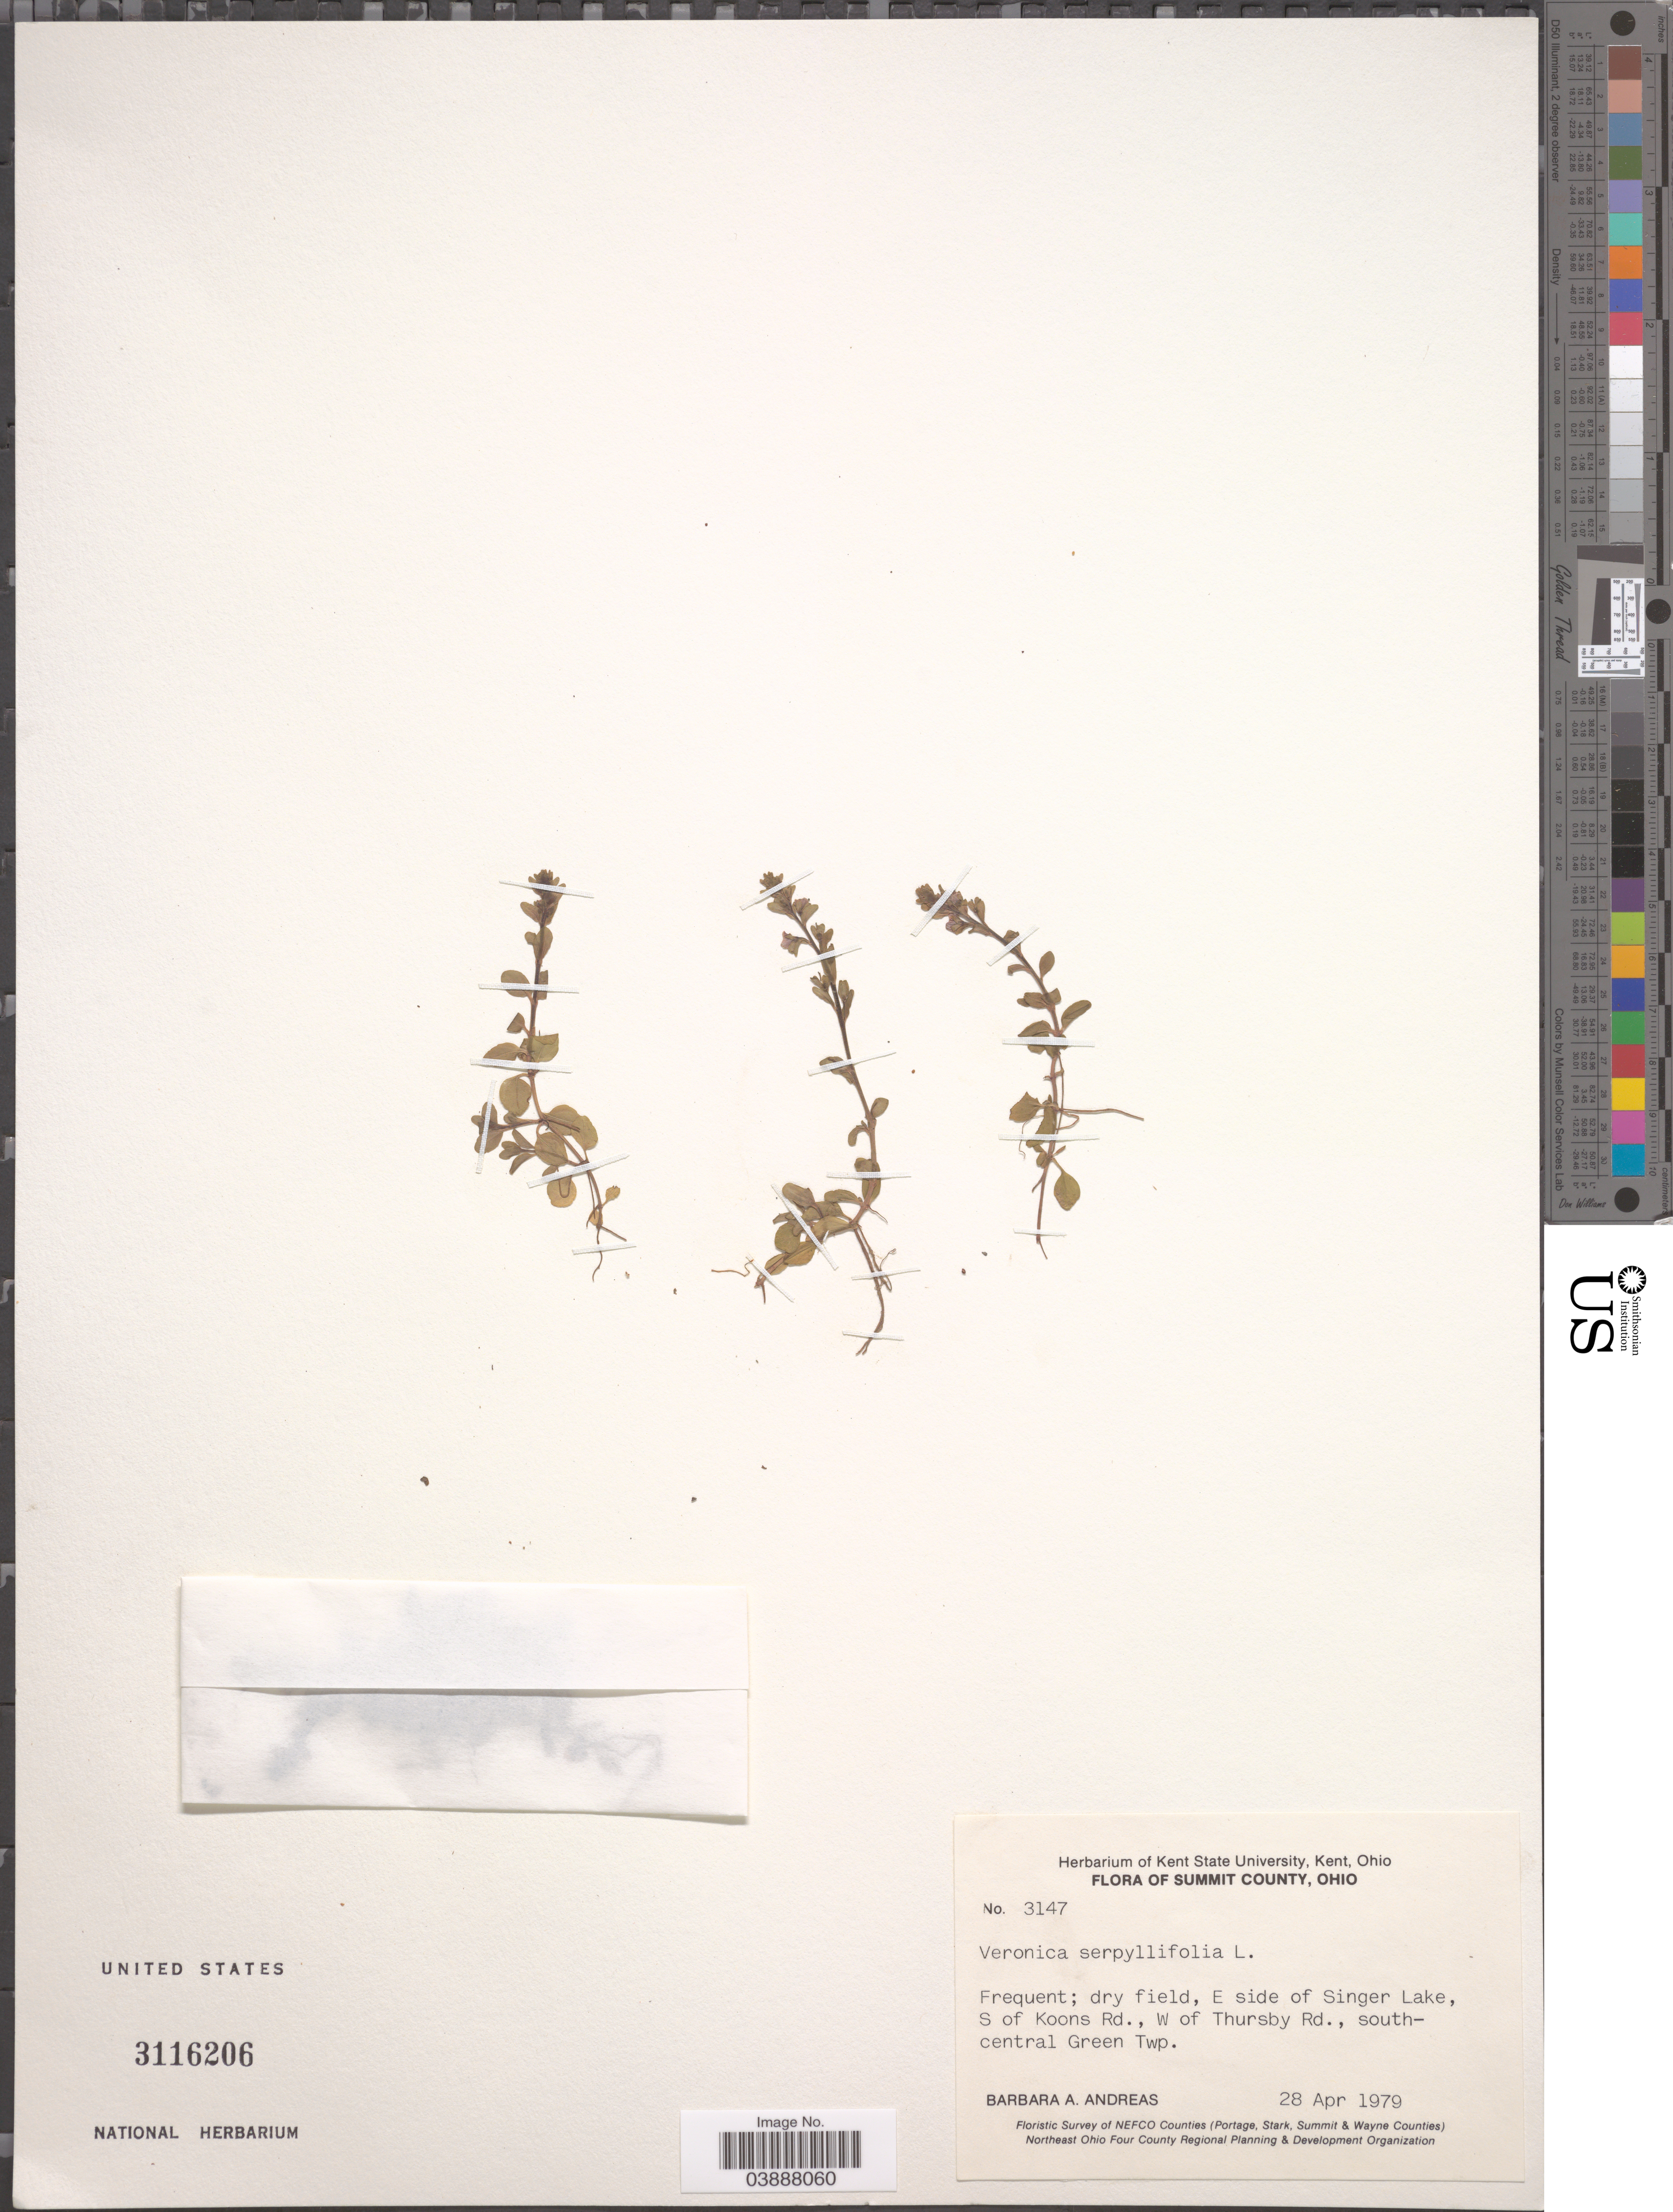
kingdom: Plantae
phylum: Tracheophyta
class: Magnoliopsida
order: Lamiales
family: Plantaginaceae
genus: Veronica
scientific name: Veronica serpyllifolia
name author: L.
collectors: B. A. Andreas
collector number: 3147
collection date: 1979-04-28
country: United States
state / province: Ohio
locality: Summit County. Dry field, E side of Singer Lake, S of Koons Rd., W of Thursby Rd., southcentral Green Twp.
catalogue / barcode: US 3116206